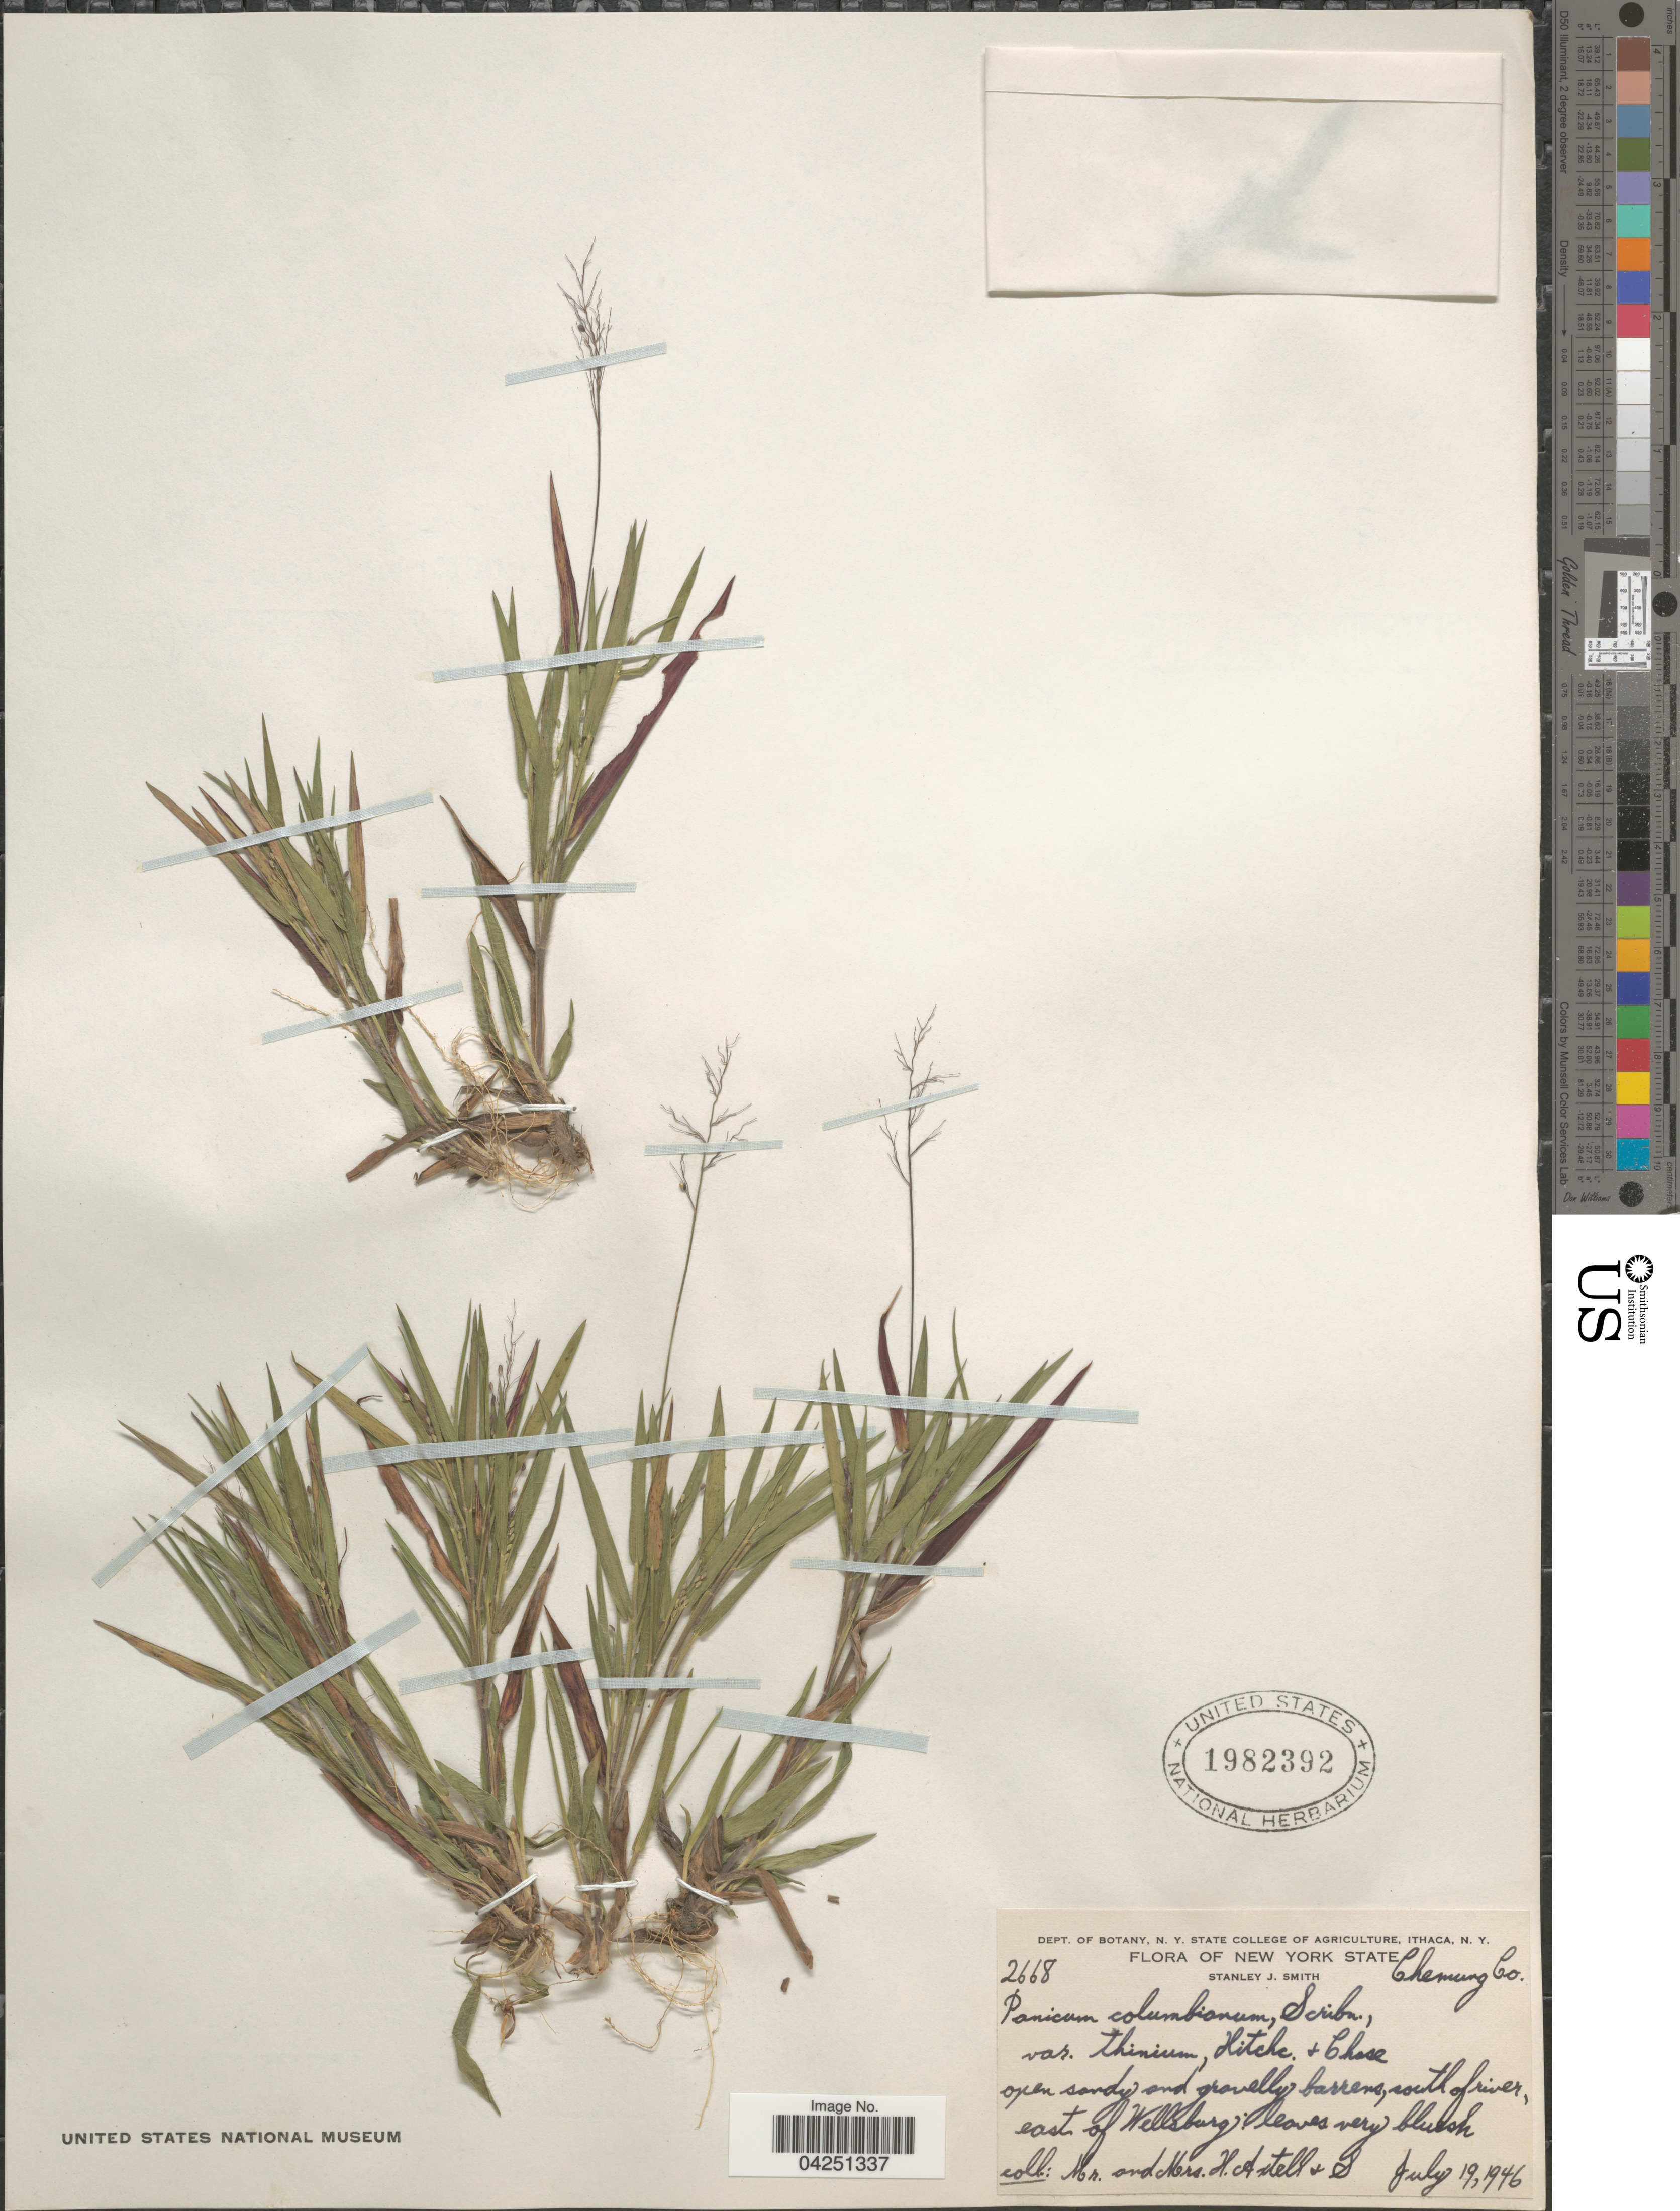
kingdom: Plantae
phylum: Tracheophyta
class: Liliopsida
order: Poales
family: Poaceae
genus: Dichanthelium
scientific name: Dichanthelium acuminatum var. acuminatum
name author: (Sw.) Gould & C.A. Clark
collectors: Axtell, H. H., H. Axtell & S. Axtell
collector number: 2668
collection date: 1946-07-19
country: United States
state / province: New York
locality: Chemung Co. Open sandy and gravelly barrens, south of river, east of Wellsburg.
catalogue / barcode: US 1982392